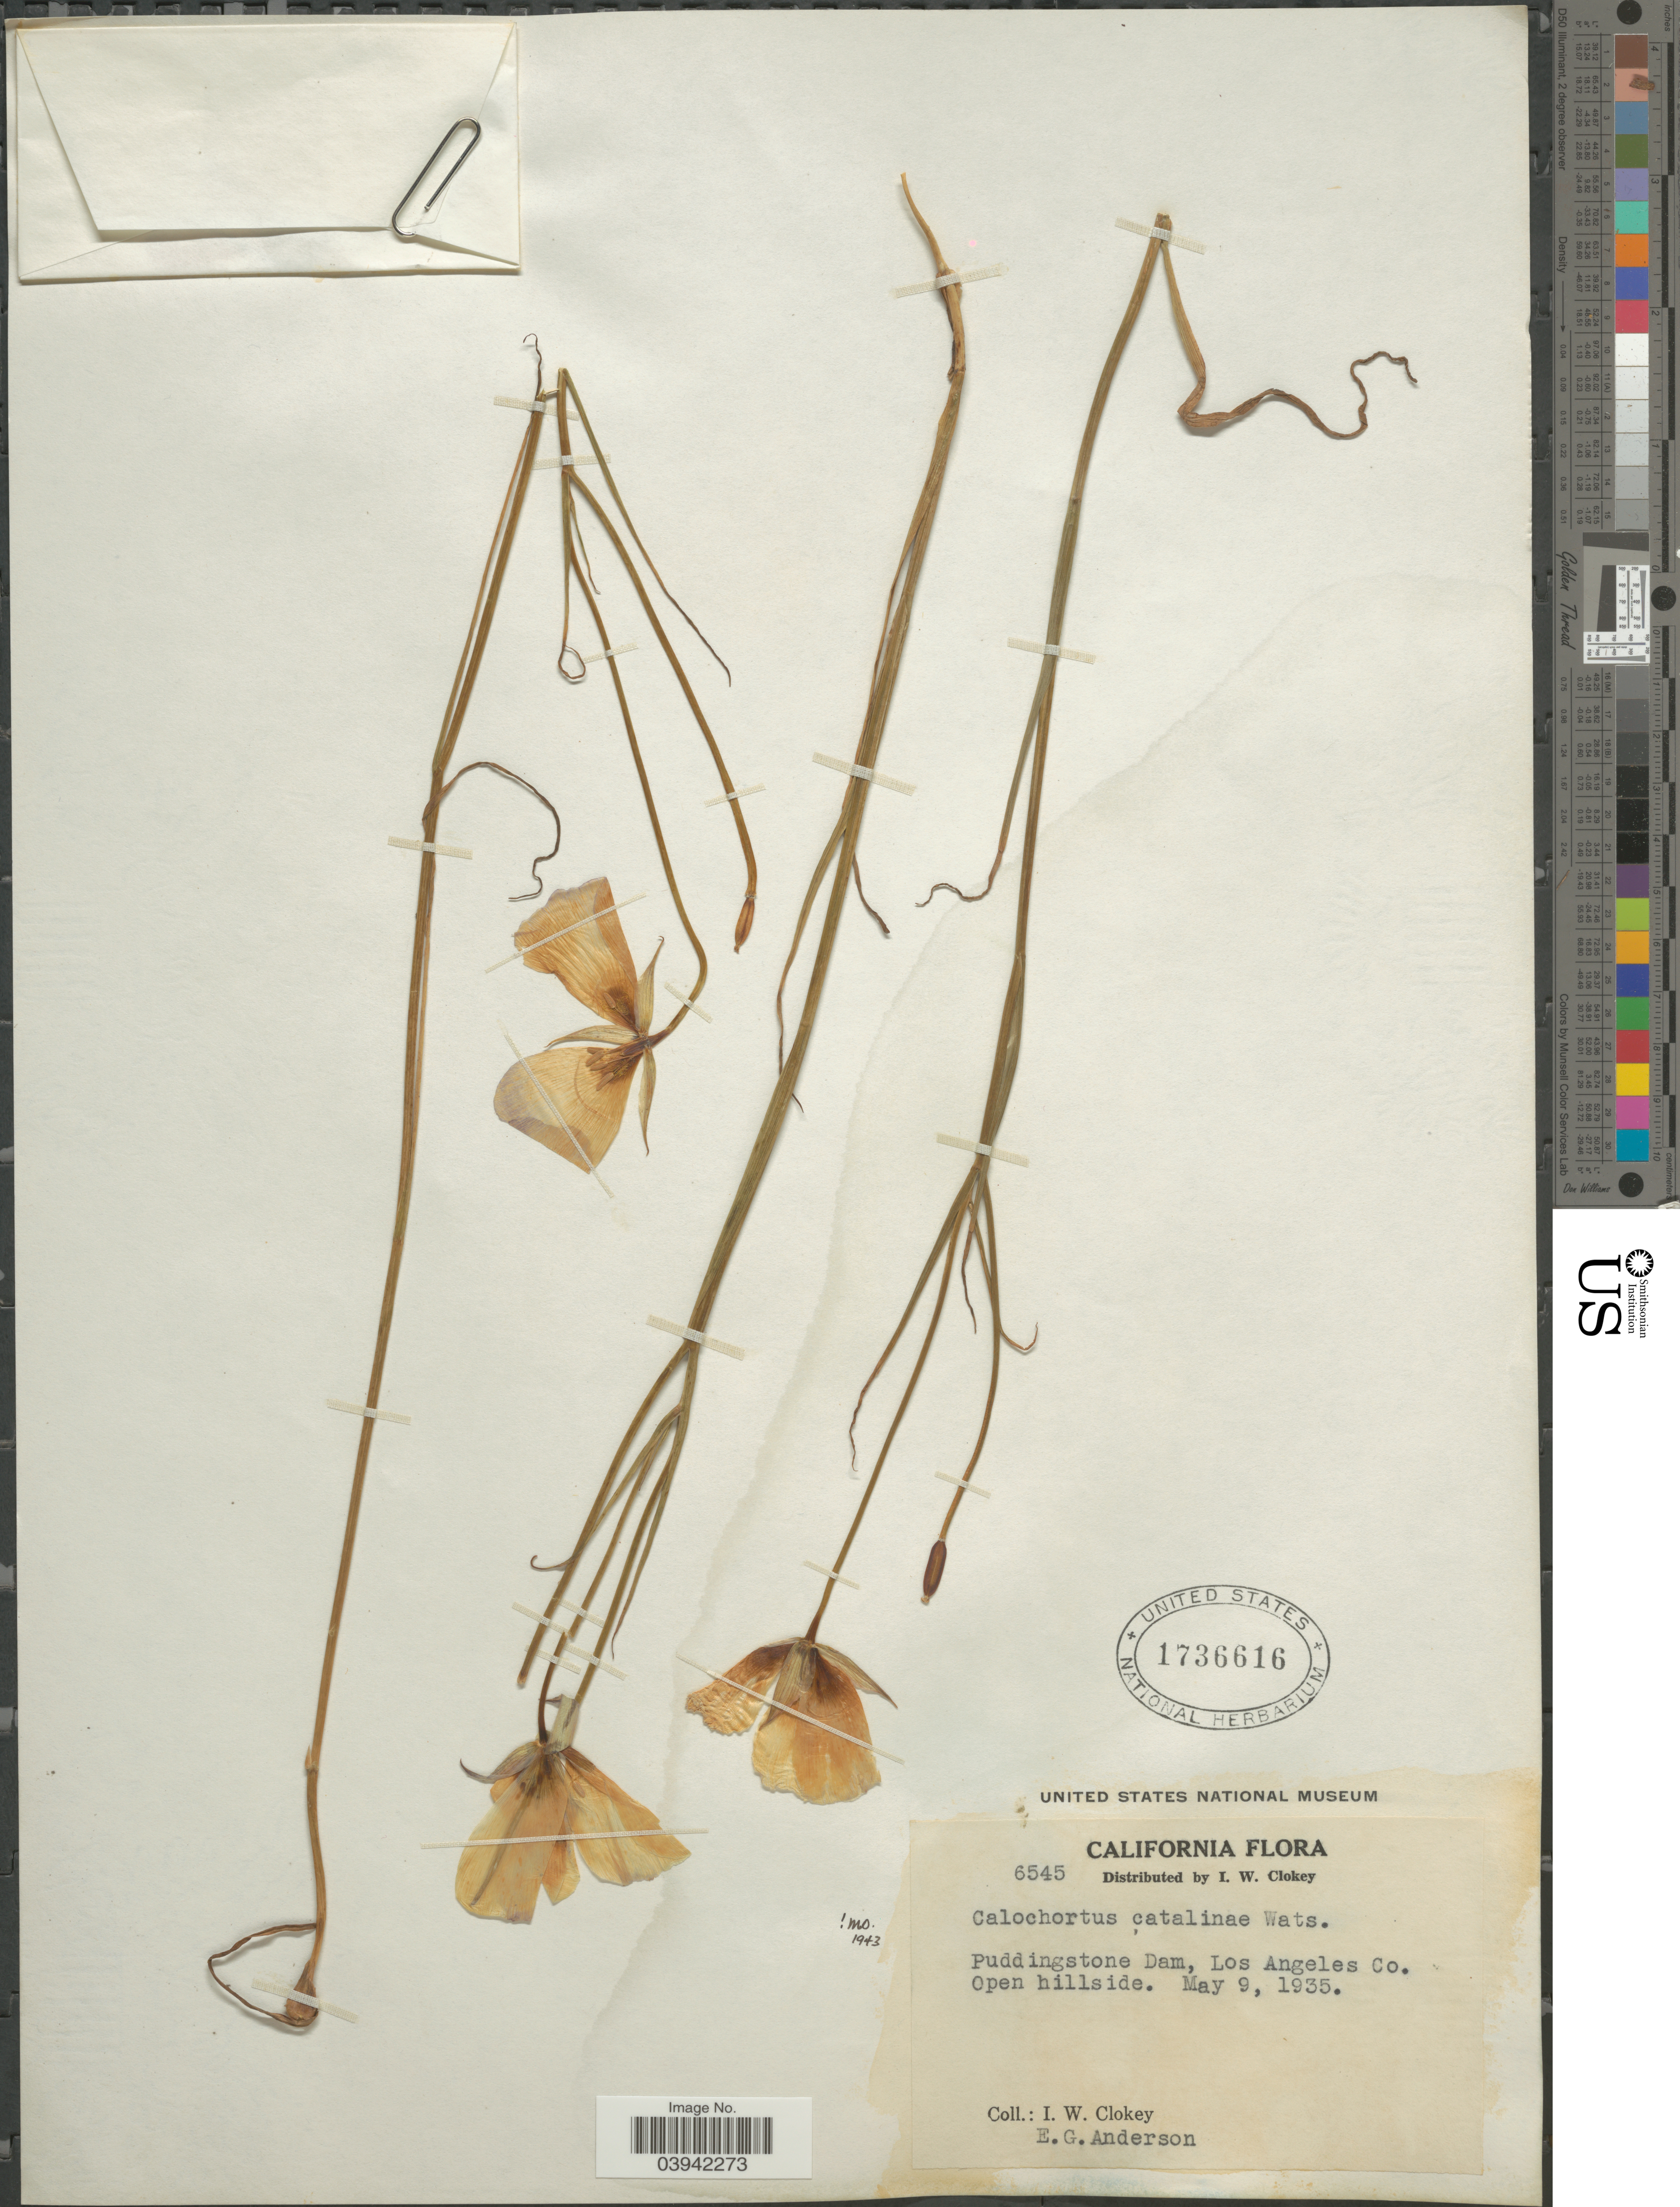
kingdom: Plantae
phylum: Tracheophyta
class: Liliopsida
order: Liliales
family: Liliaceae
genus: Calochortus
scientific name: Calochortus catalinae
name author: S. Watson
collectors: I. W. Clokey & E. G. Anderson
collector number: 6545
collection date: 1935-05-09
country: United States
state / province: California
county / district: Los Angeles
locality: Puddingstone Dam, Los Angeles Co. Open hillside.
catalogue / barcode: US 1736616